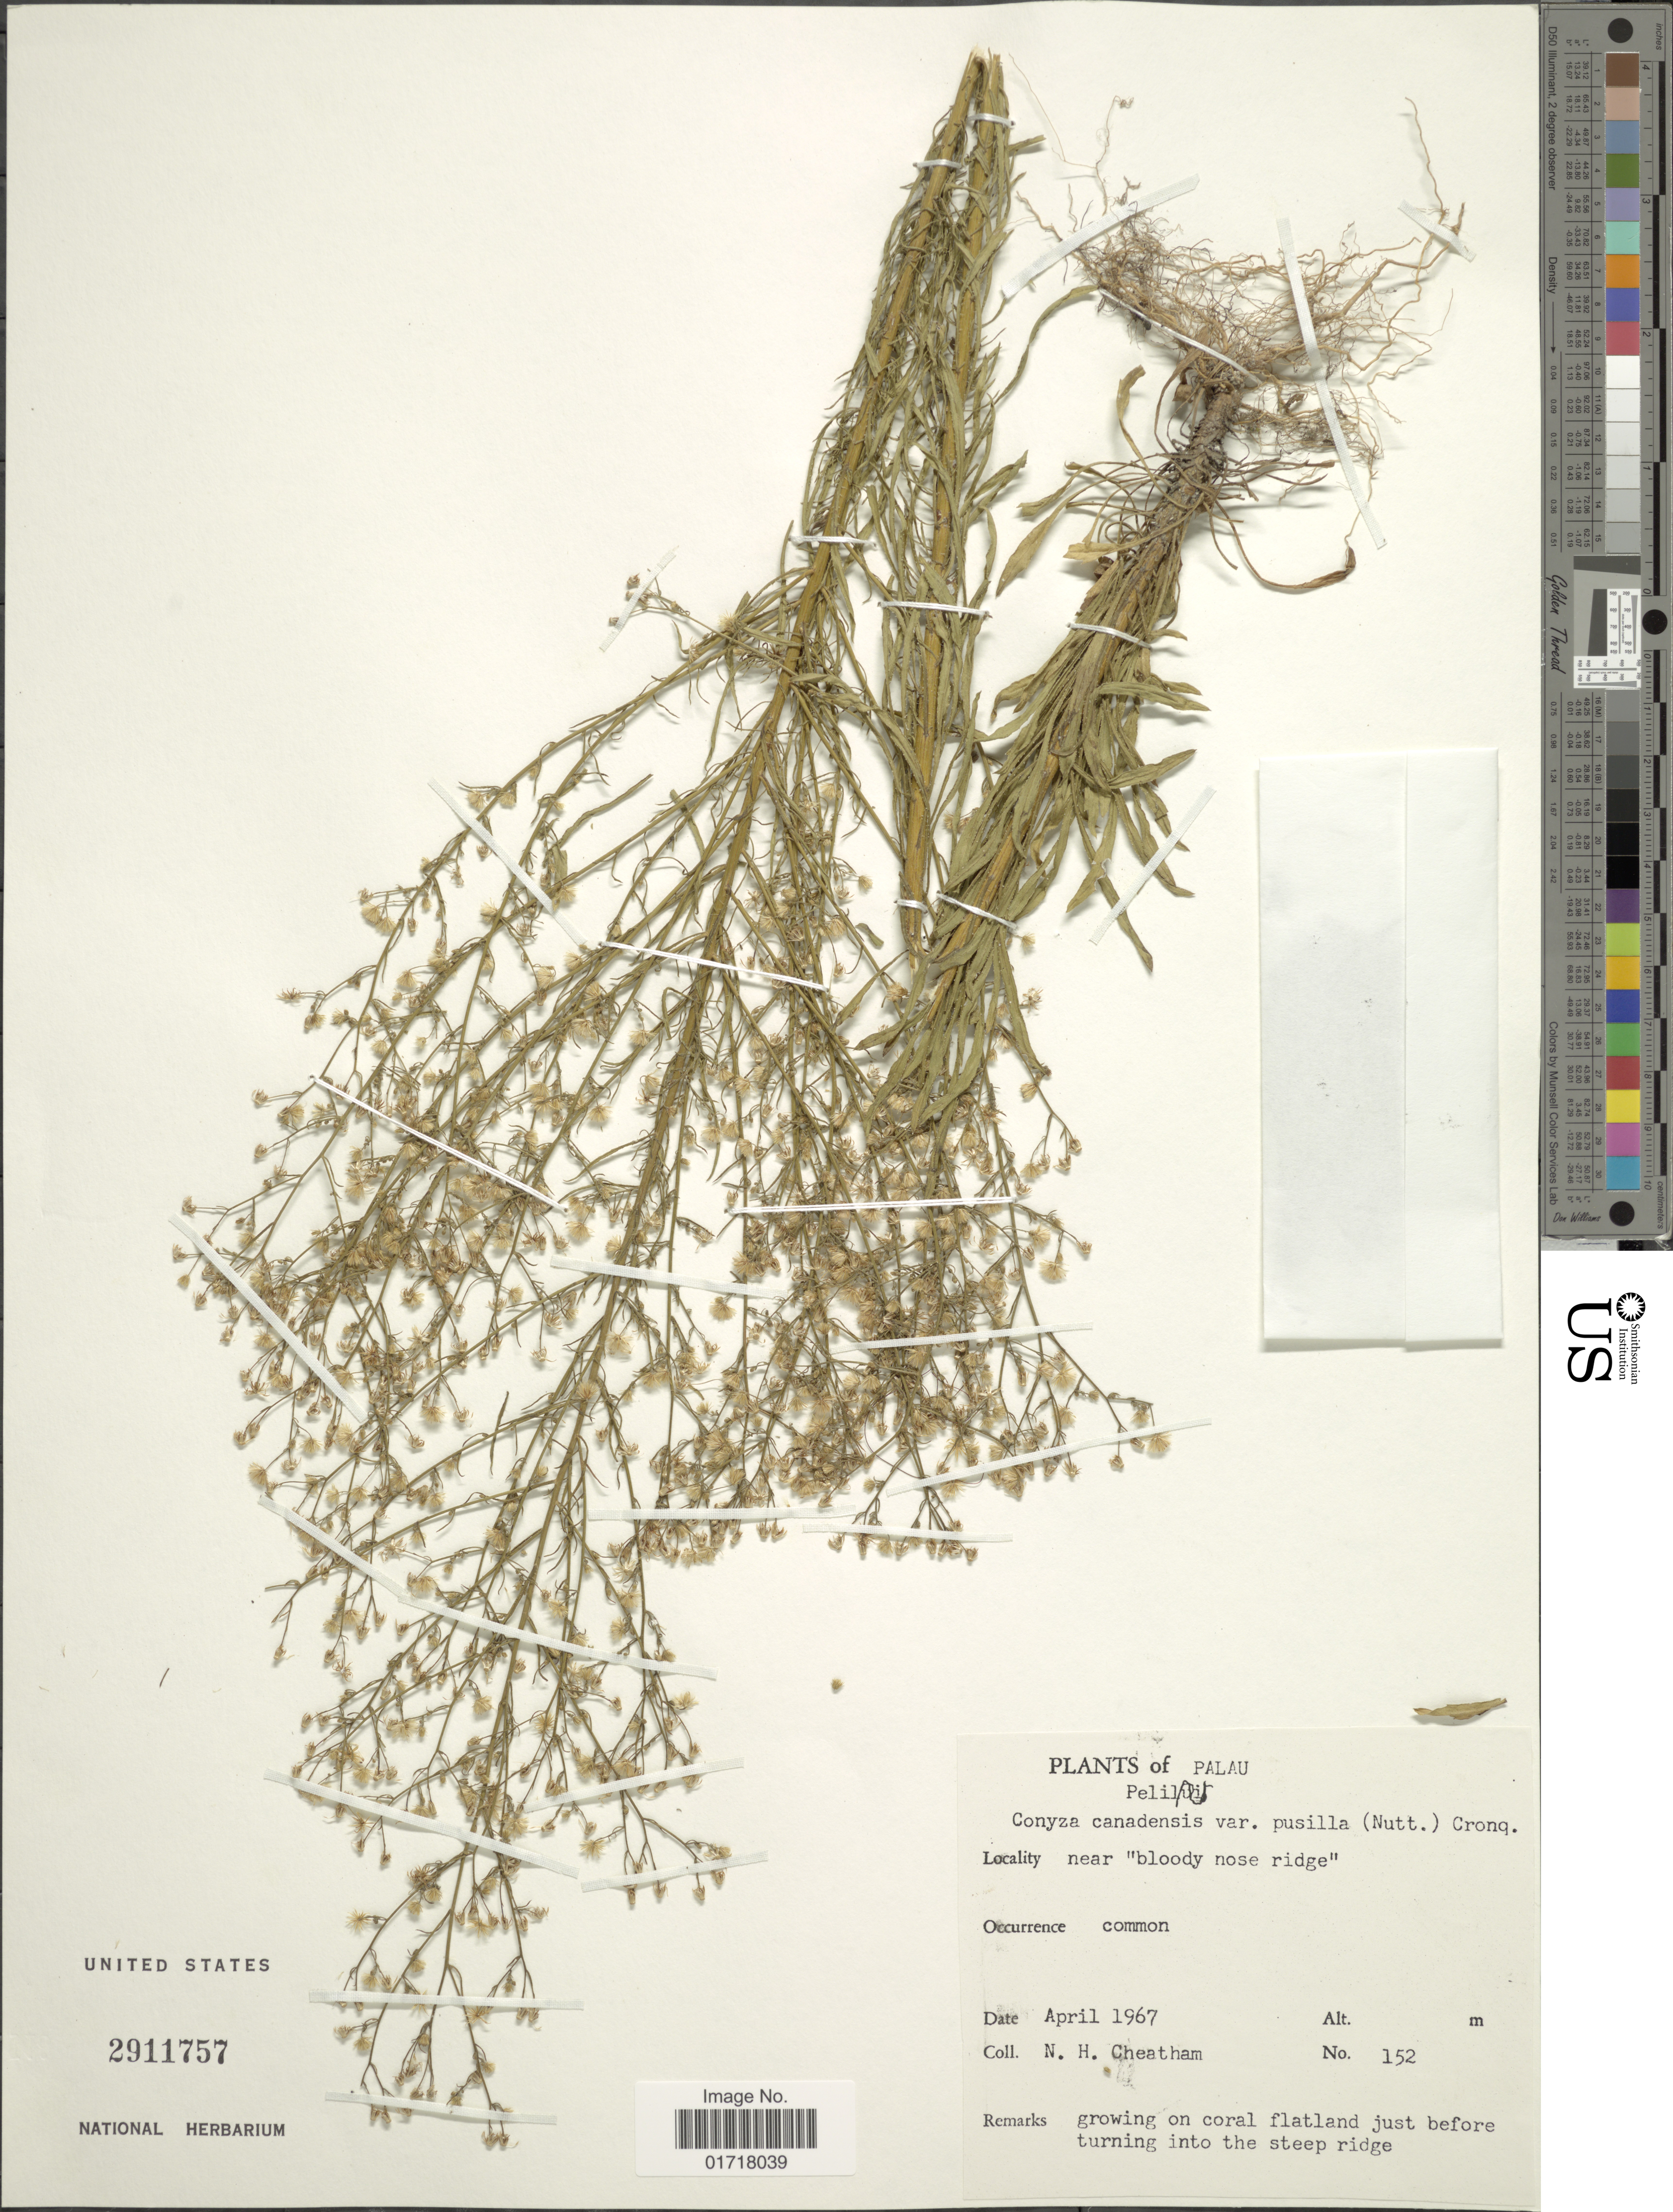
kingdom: Plantae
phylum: Tracheophyta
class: Magnoliopsida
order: Asterales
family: Asteraceae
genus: Erigeron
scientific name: Erigeron canadensis var. pusillus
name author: (Nutt.) Bolvin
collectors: N. H. Cheatham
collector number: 152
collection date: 1967-04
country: Palau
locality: Palau, Pelillui, Near "bloody nose ridge"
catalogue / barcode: US 2911757